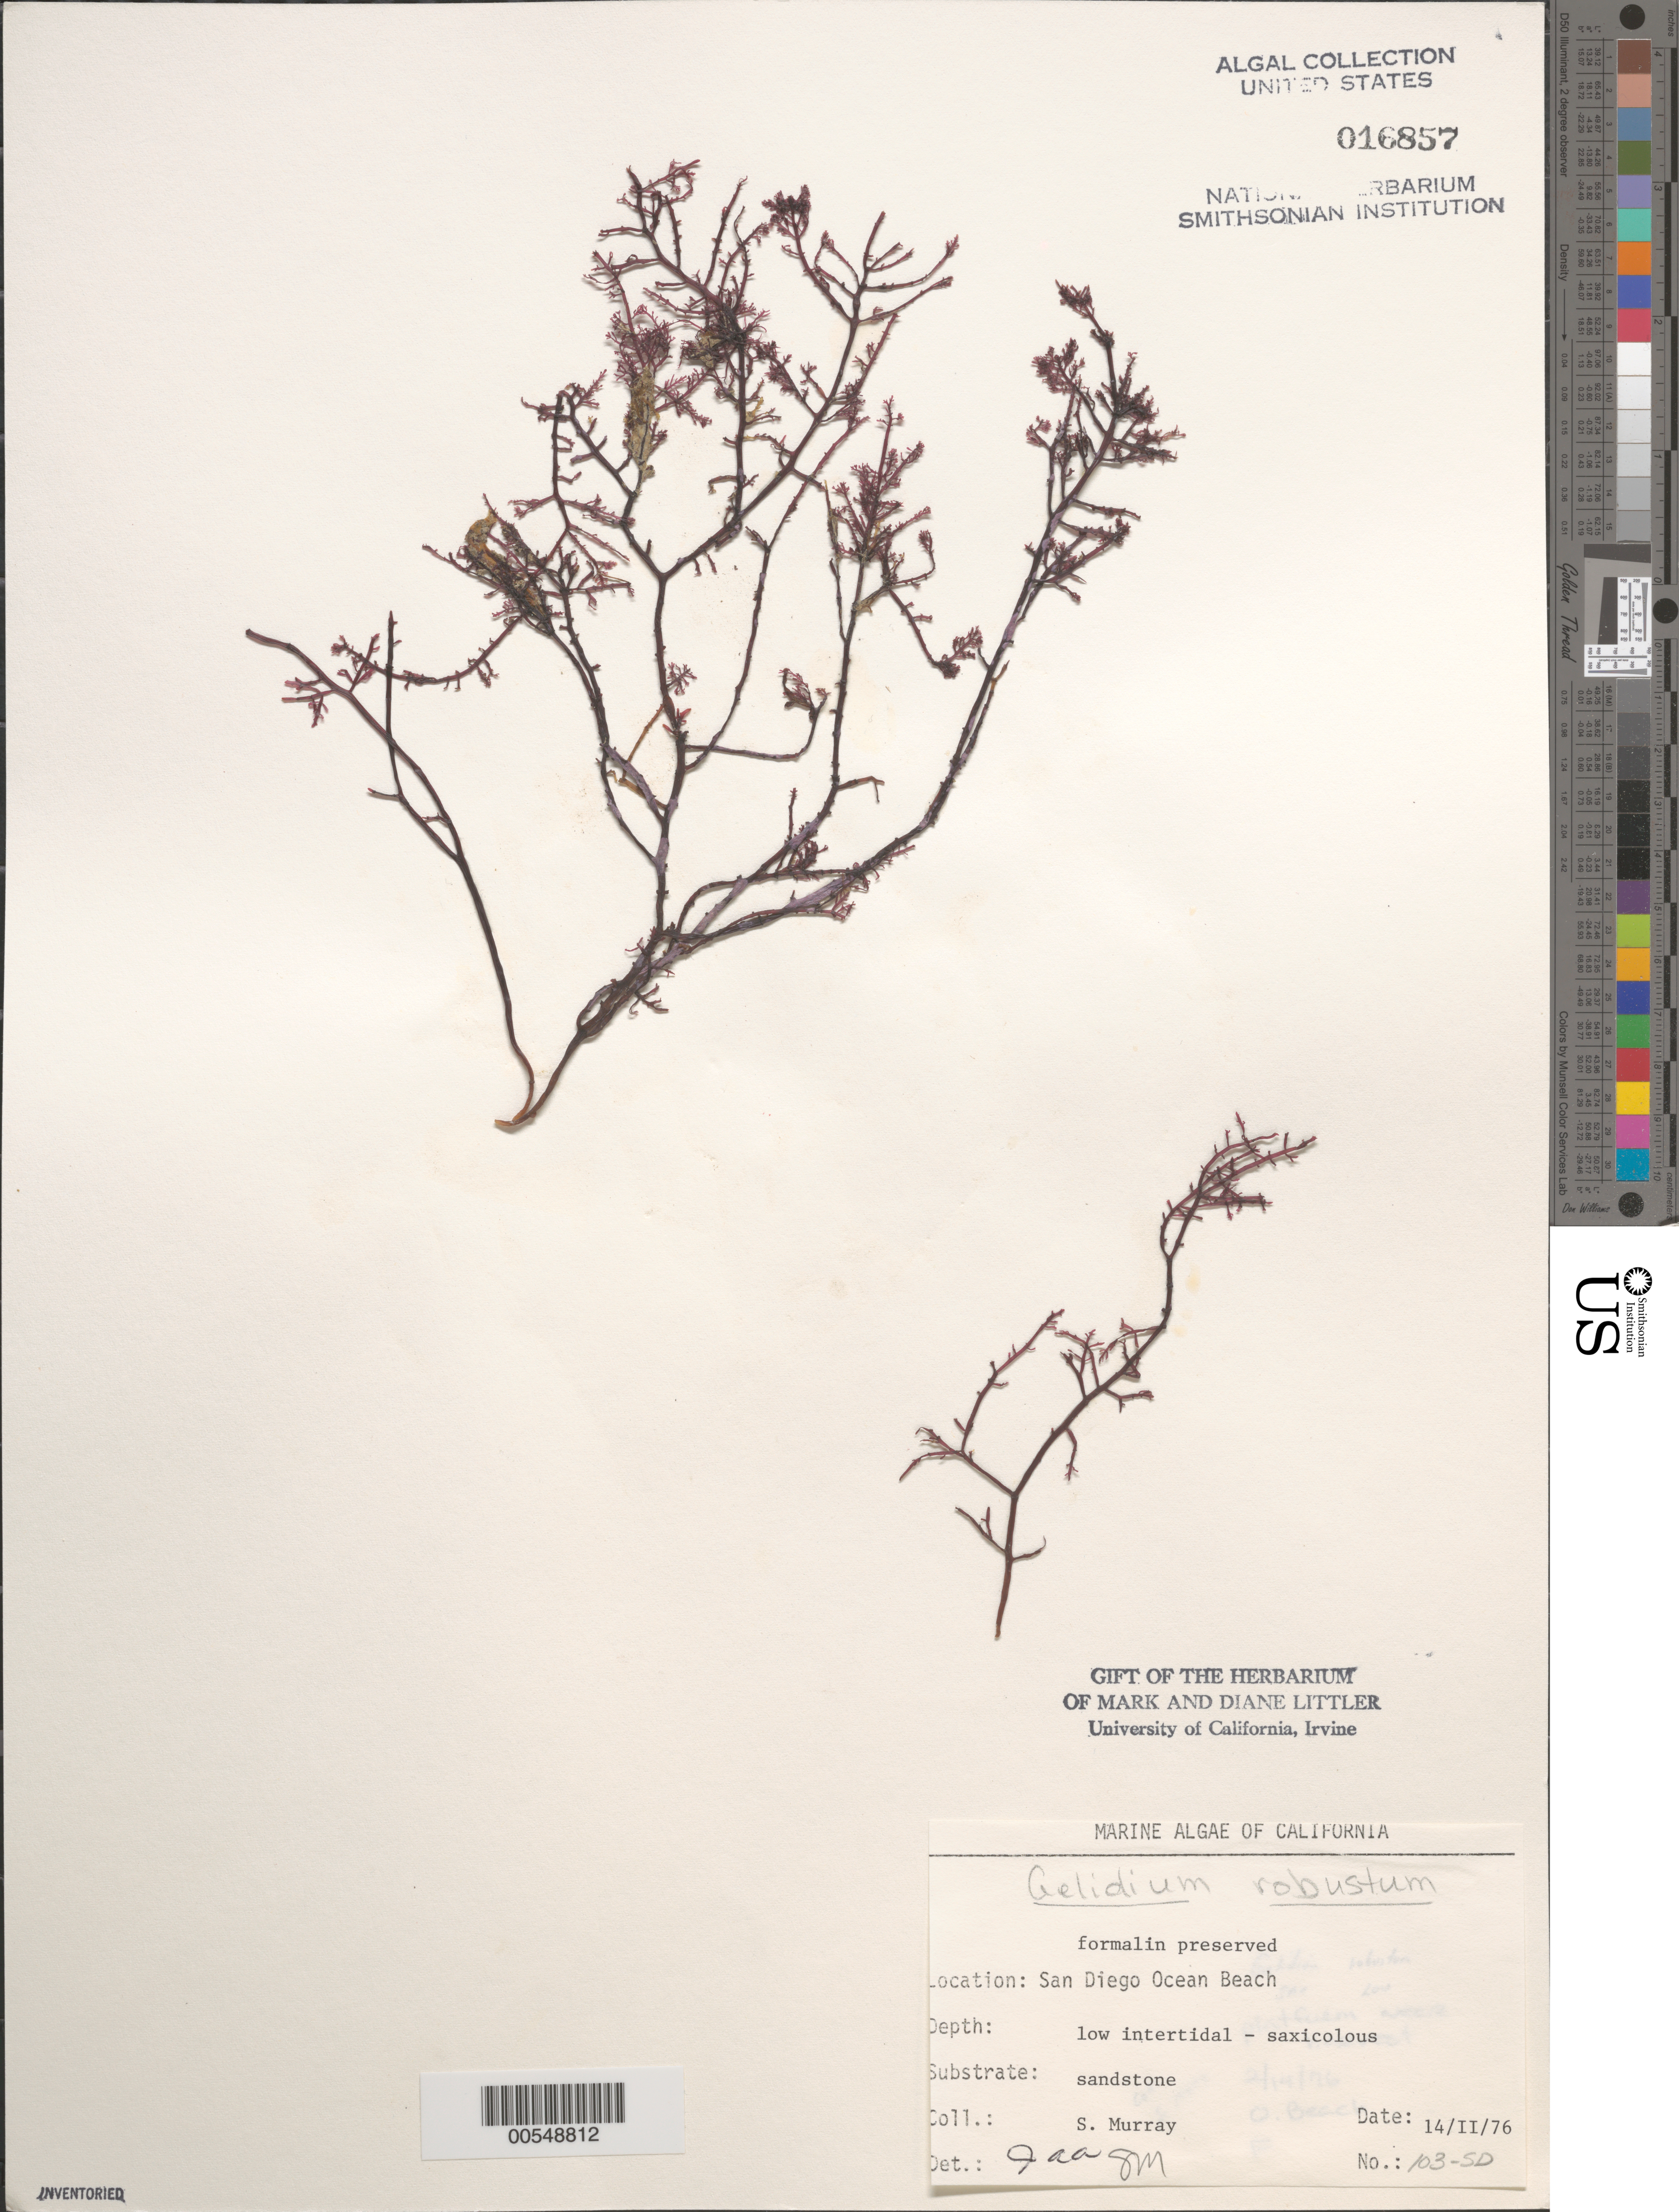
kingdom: Plantae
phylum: Rhodophyta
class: Florideophyceae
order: Gelidiales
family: Gelidiaceae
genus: Gelidium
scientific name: Gelidium robustum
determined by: Abbott, I. A.; Murray, S. N.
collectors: S. N. Murray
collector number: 103-SD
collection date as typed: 14 Feb 1976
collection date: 1976-02-14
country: United States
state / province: California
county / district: San Diego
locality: Ocean Beach, end of Del Monte Street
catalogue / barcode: US 16857